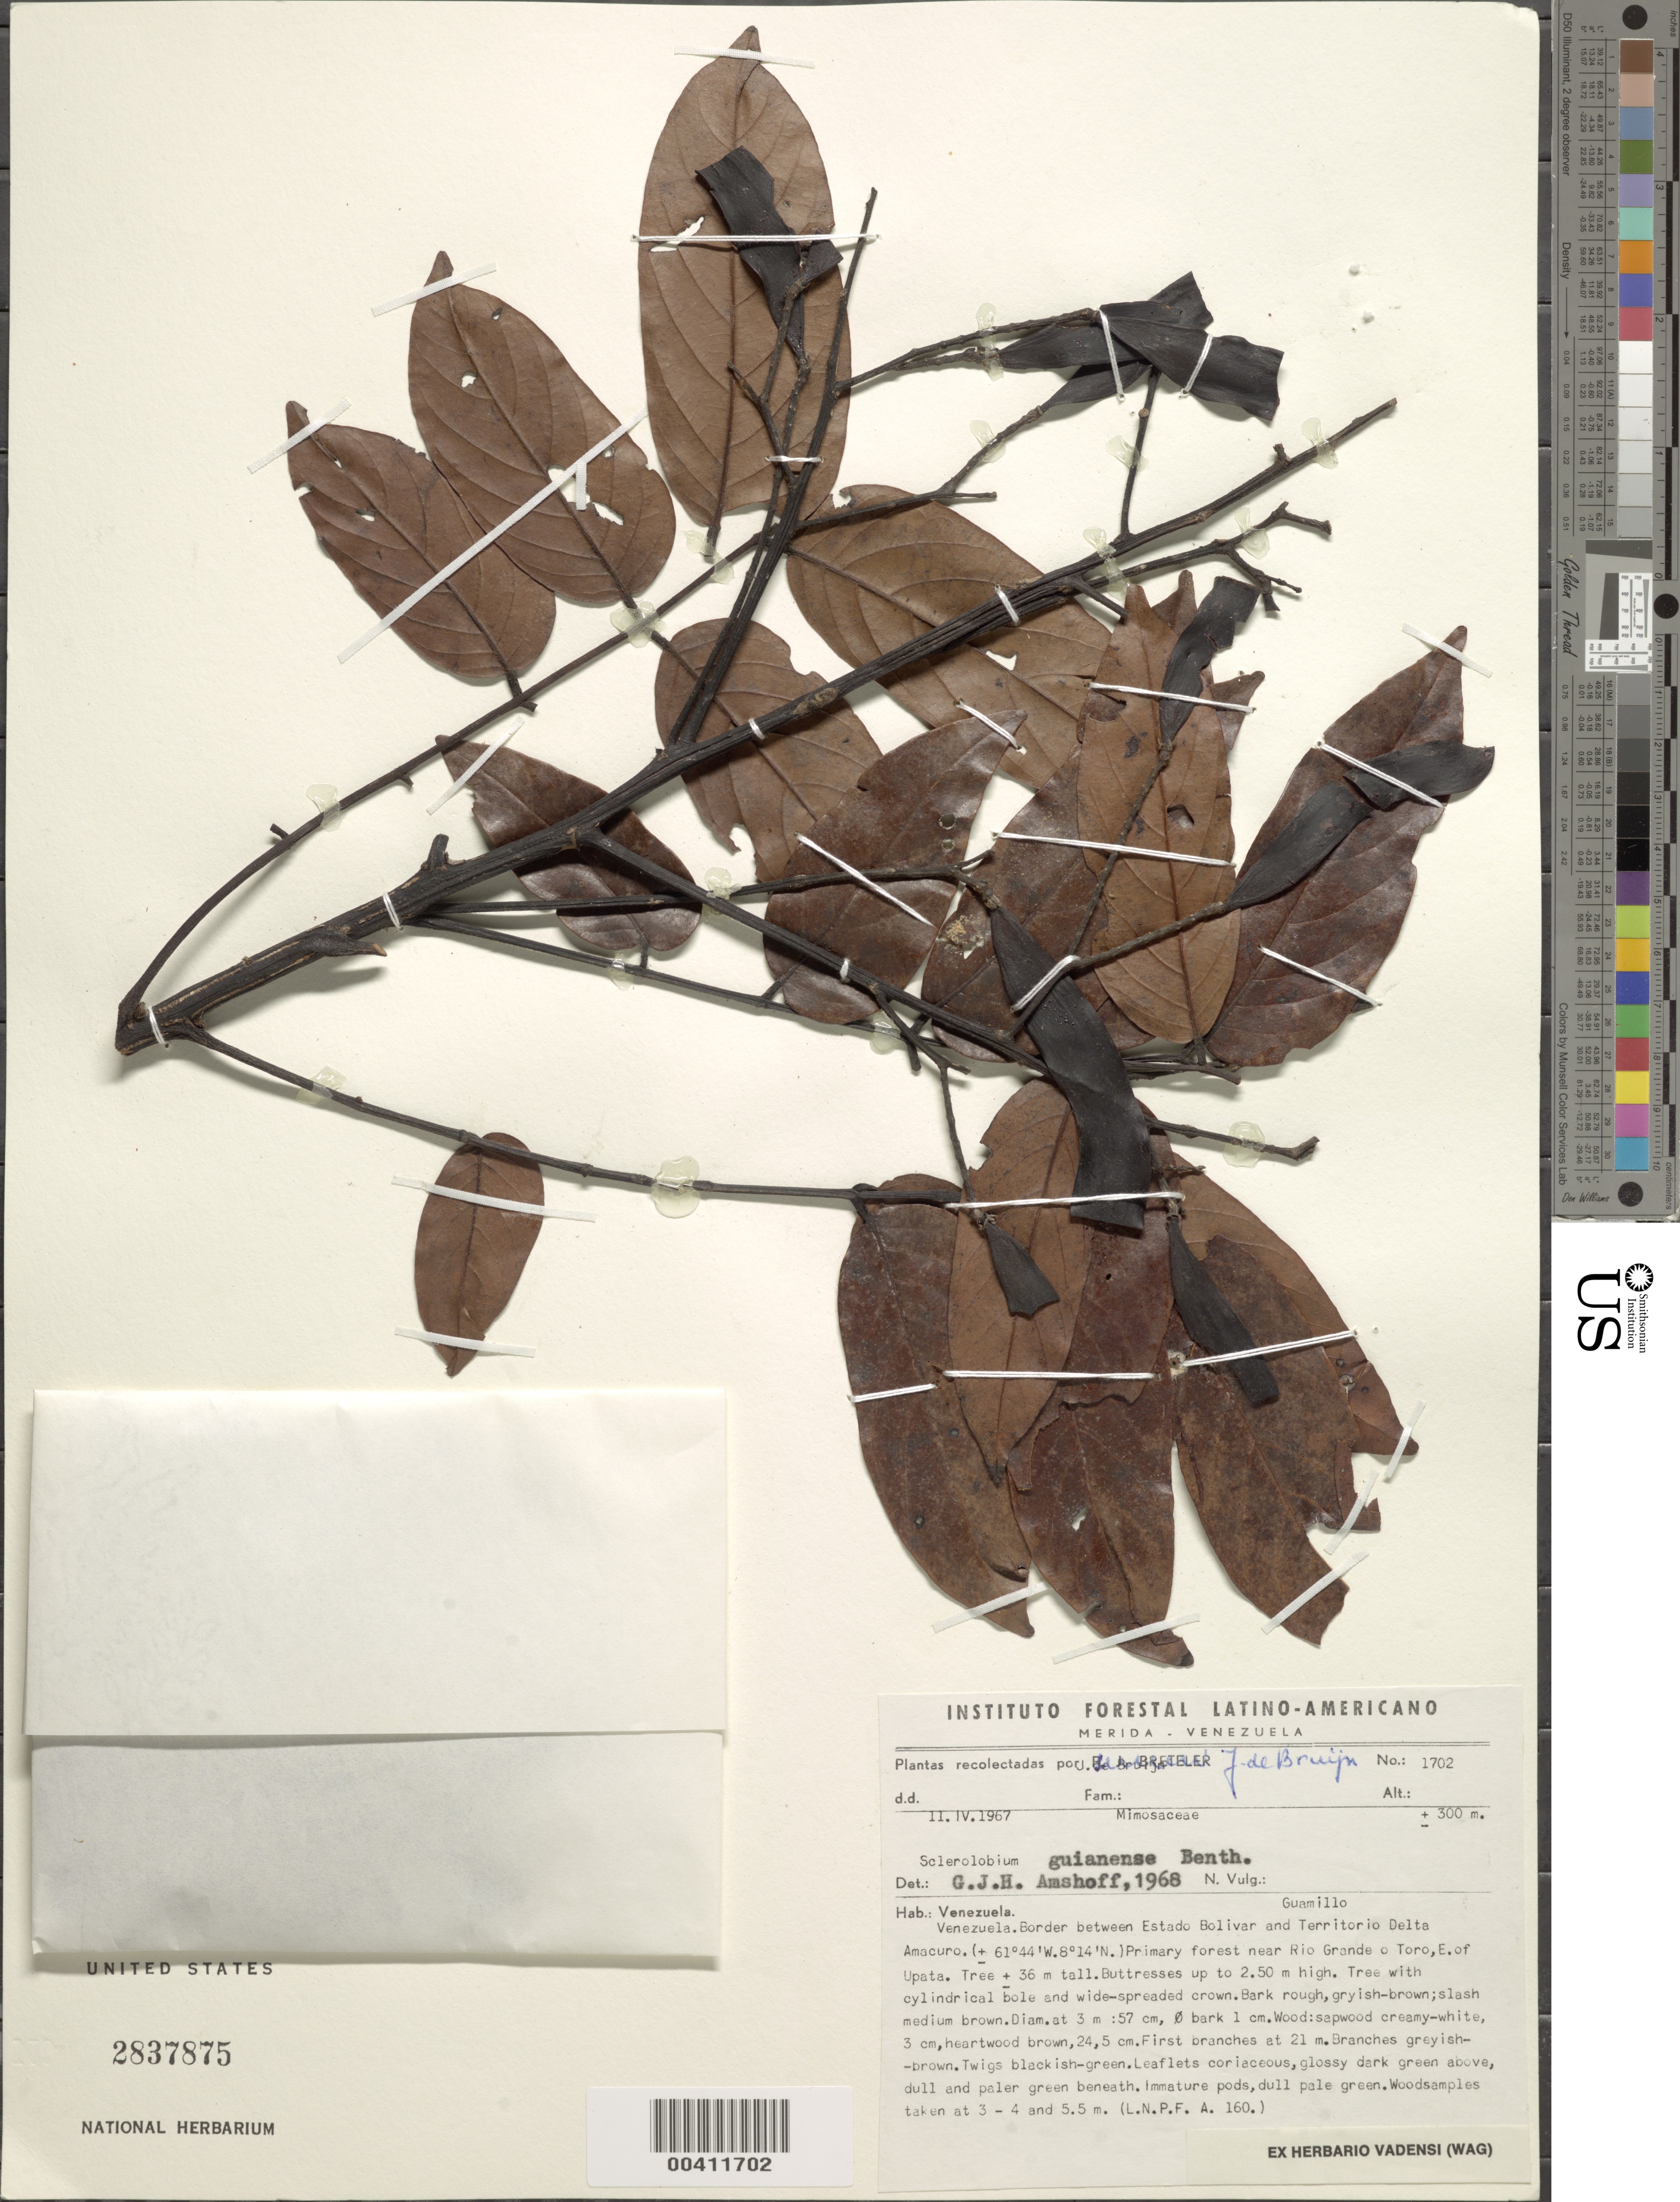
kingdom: Plantae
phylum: Tracheophyta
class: Magnoliopsida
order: Fabales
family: Fabaceae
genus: Tachigali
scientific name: Tachigali guianensis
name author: (Benth.) Zarucchi & Herend.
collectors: J. Bruijn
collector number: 1702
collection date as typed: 11 Apr 1967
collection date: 1967-04-11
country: Venezuela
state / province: Bolívar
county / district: Piar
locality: Near Rio Grande o Toro, E of Upata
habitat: Primary forest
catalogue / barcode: US 2837875